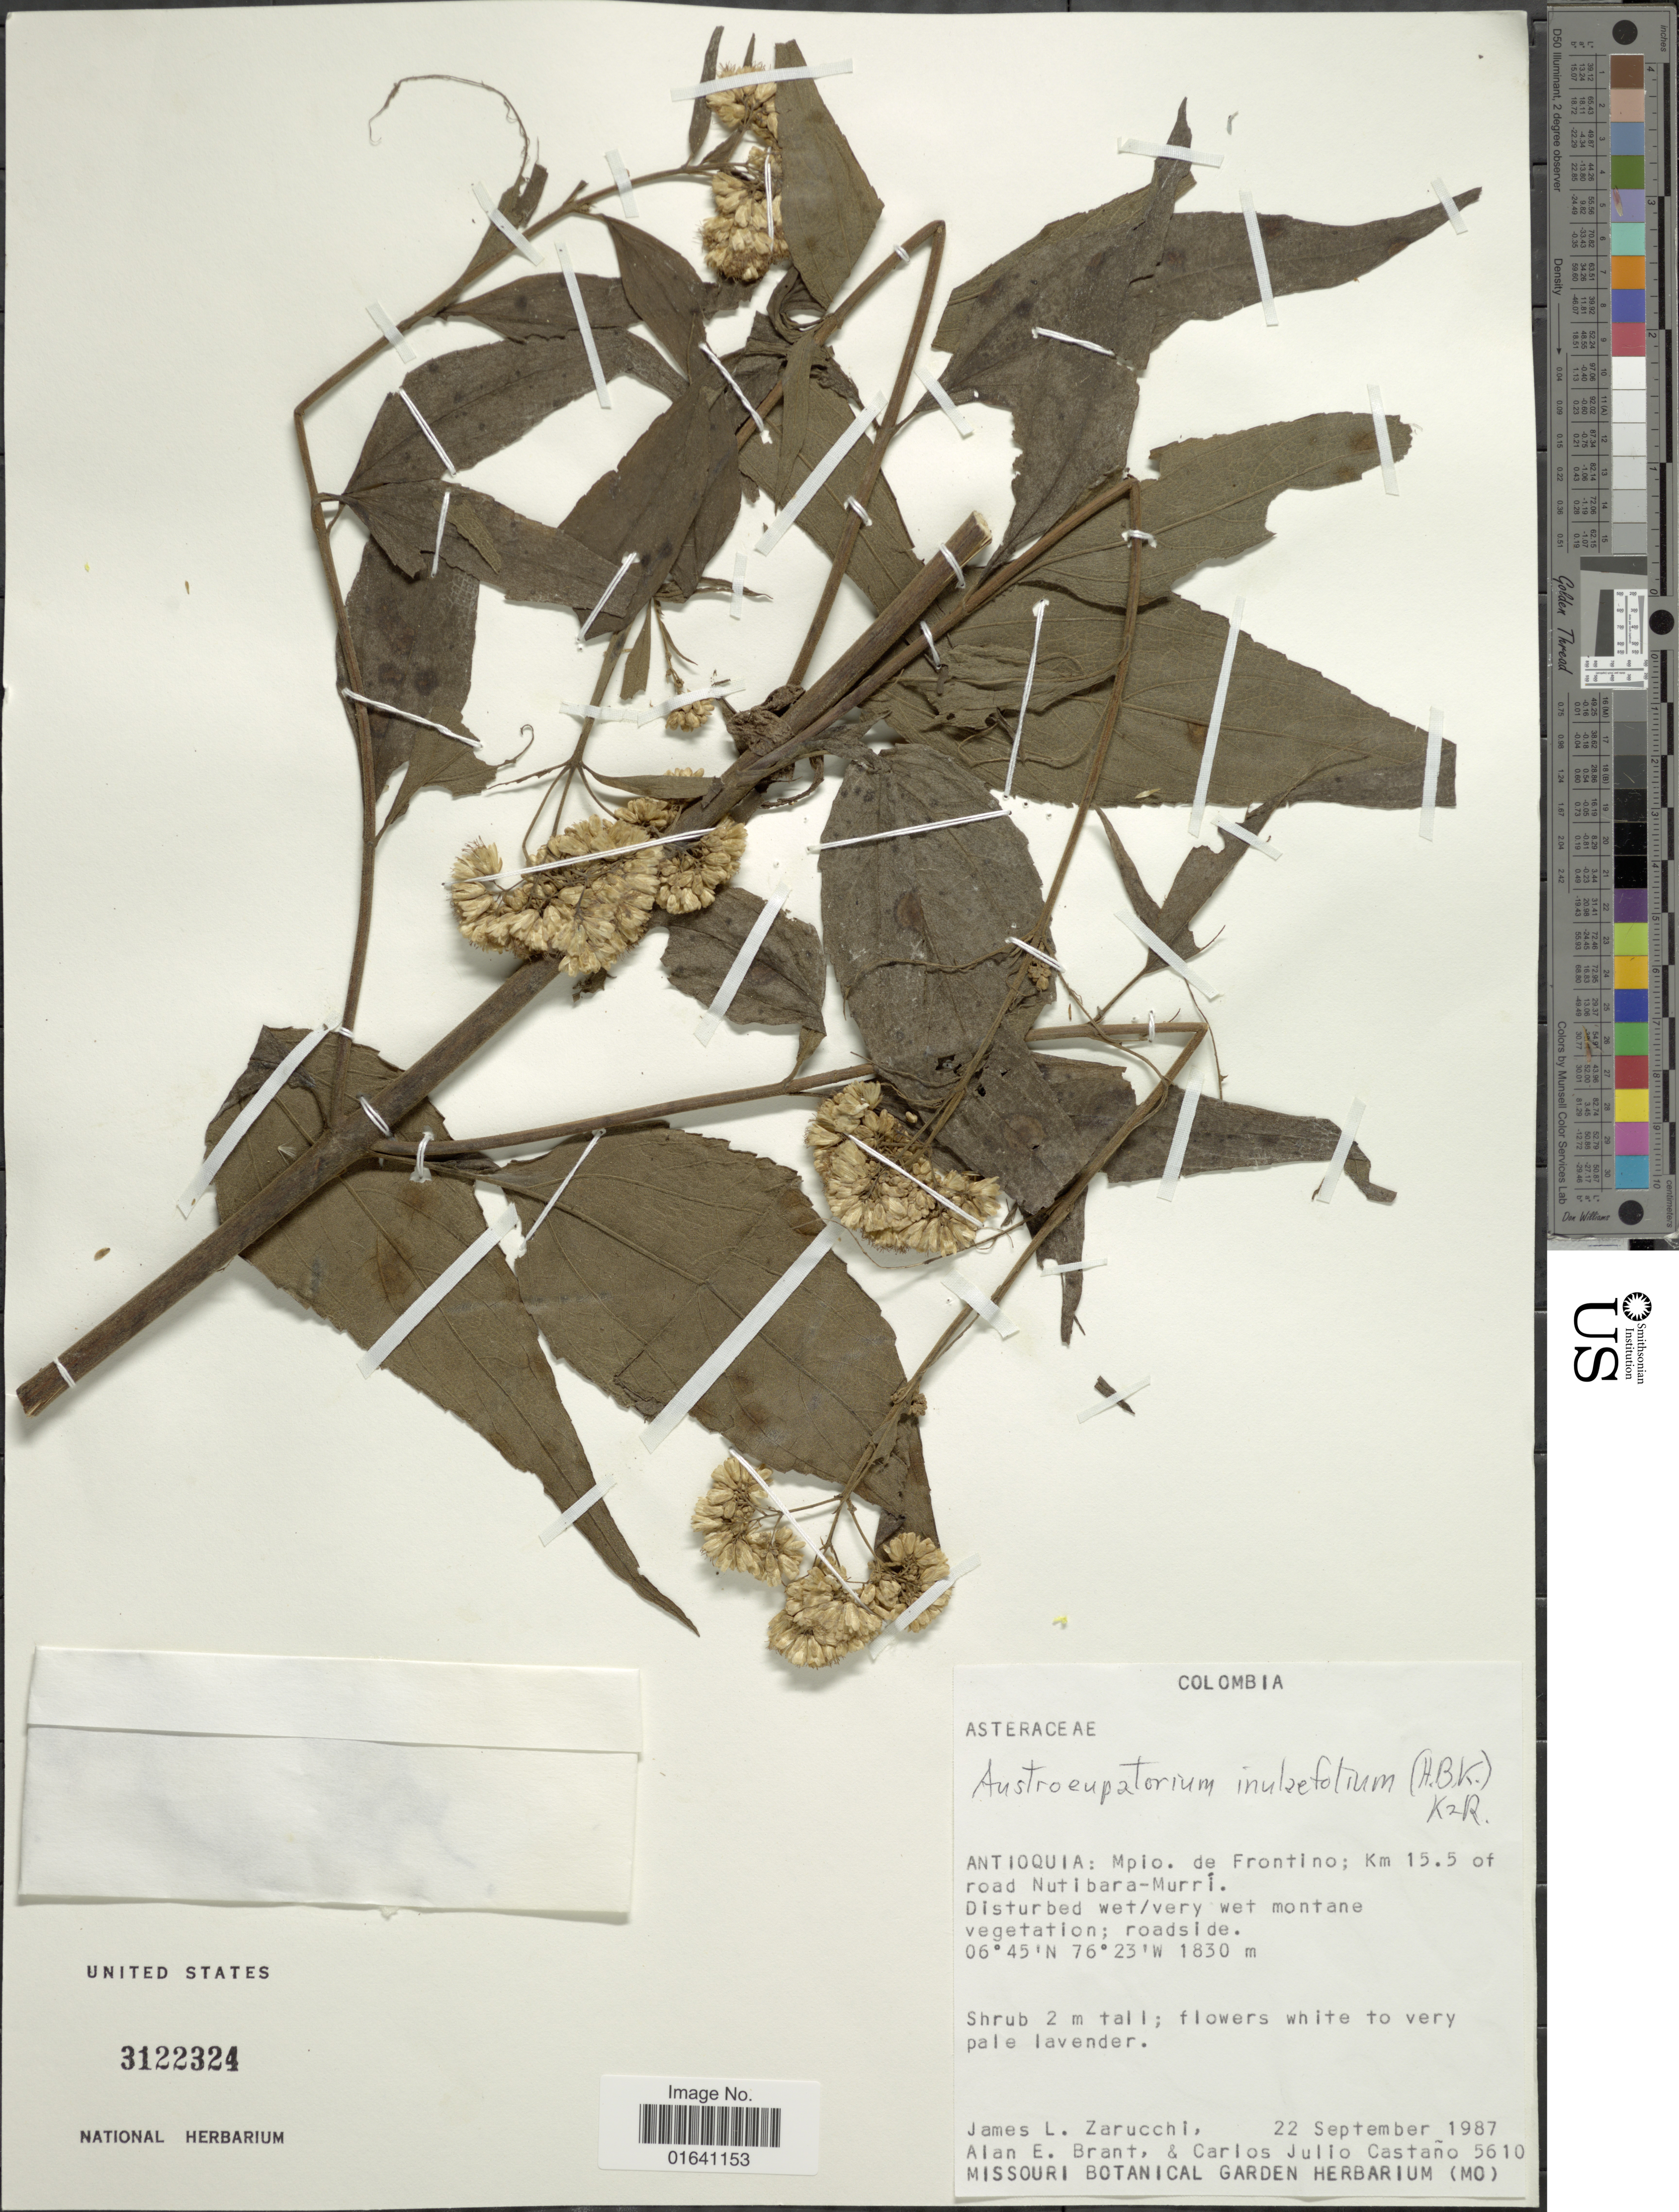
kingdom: Plantae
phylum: Tracheophyta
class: Magnoliopsida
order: Asterales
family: Asteraceae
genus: Austroeupatorium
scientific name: Austroeupatorium inulaefolium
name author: (Kunth) R.M. King & H. Rob.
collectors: J. L. Zarucchi, A. Brant & C. Castaño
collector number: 5610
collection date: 1987-09-22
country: Colombia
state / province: Antioquia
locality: Mpio. de Frontino; km 15.5 of road Nutibara-murrí. Disturbed wet/very wet montane vegetation; roadside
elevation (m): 1830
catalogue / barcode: US 3122324